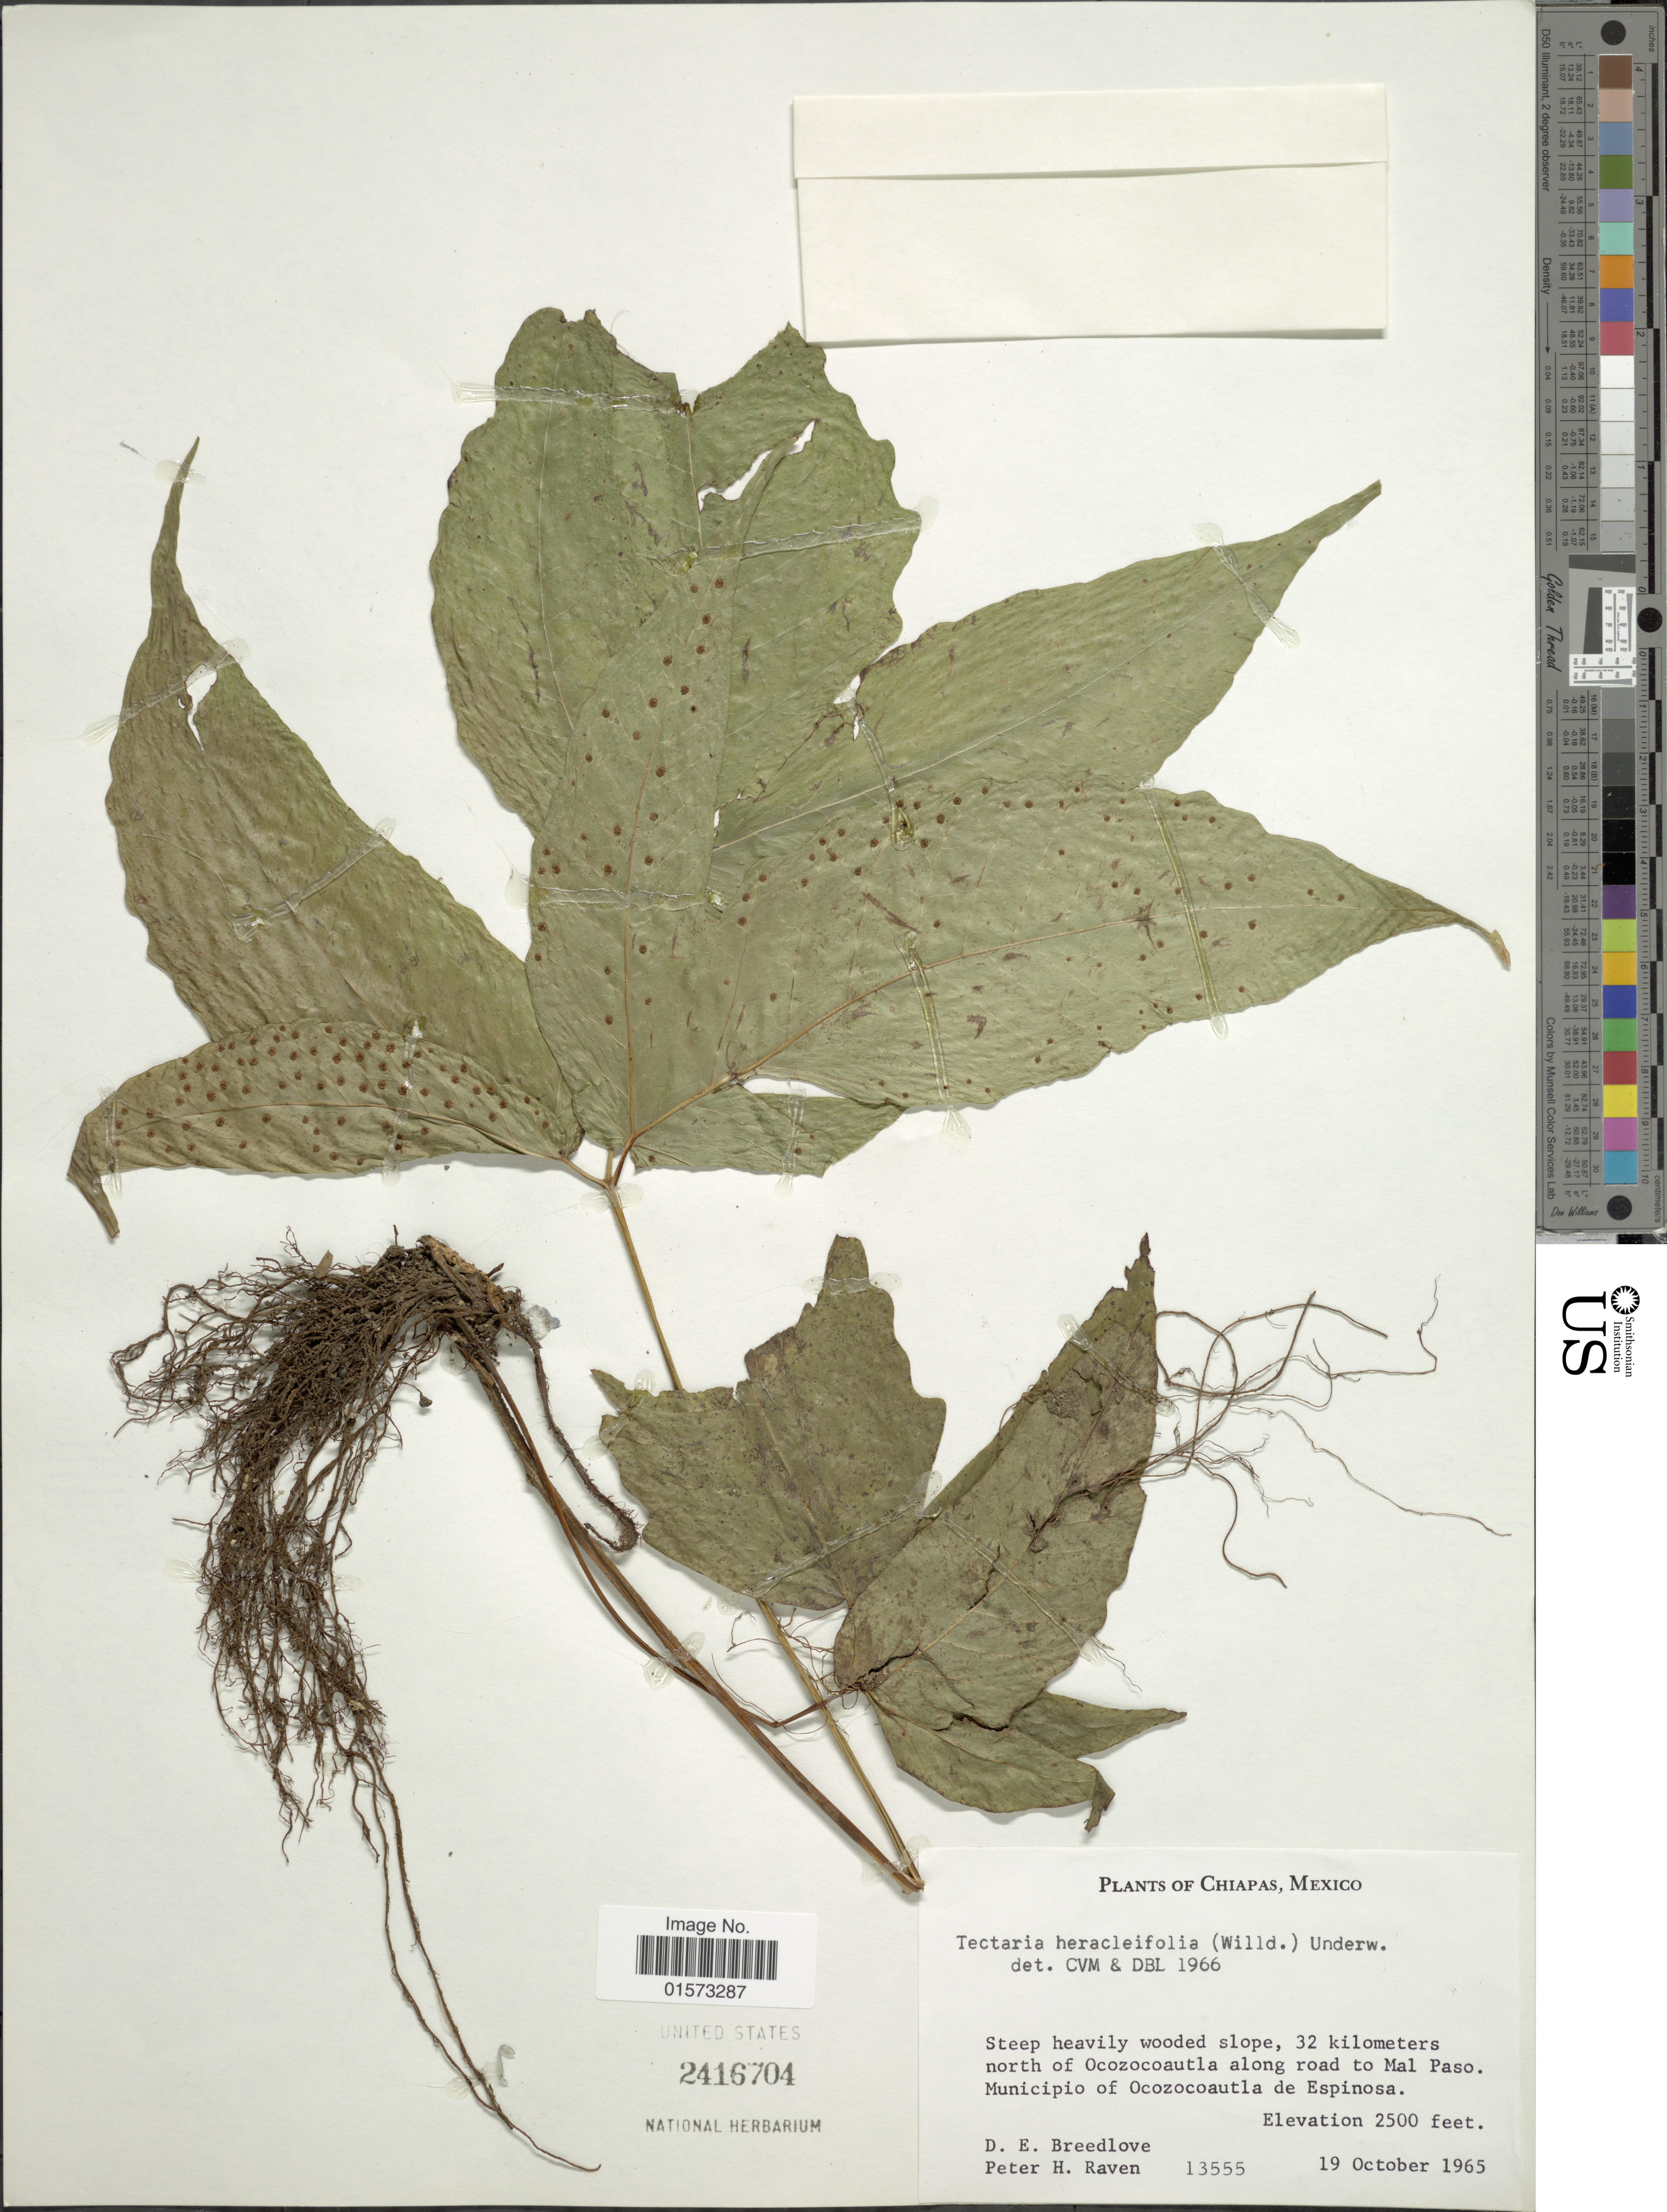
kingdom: Plantae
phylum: Tracheophyta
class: Polypodiopsida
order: Polypodiales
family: Tectariaceae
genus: Tectaria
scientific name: Tectaria heracleifolia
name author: (Willd.) Underw.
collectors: D. E. Breedlove & P. Raven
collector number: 13555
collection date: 1965-10-19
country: Mexico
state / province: Chiapas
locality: Steep heavily wooded slope, 32 kilometes north of Ocozocoautla along road to Mal Paso. Municipio of Ocozocoautla de Espinosa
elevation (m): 762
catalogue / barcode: US 2416704